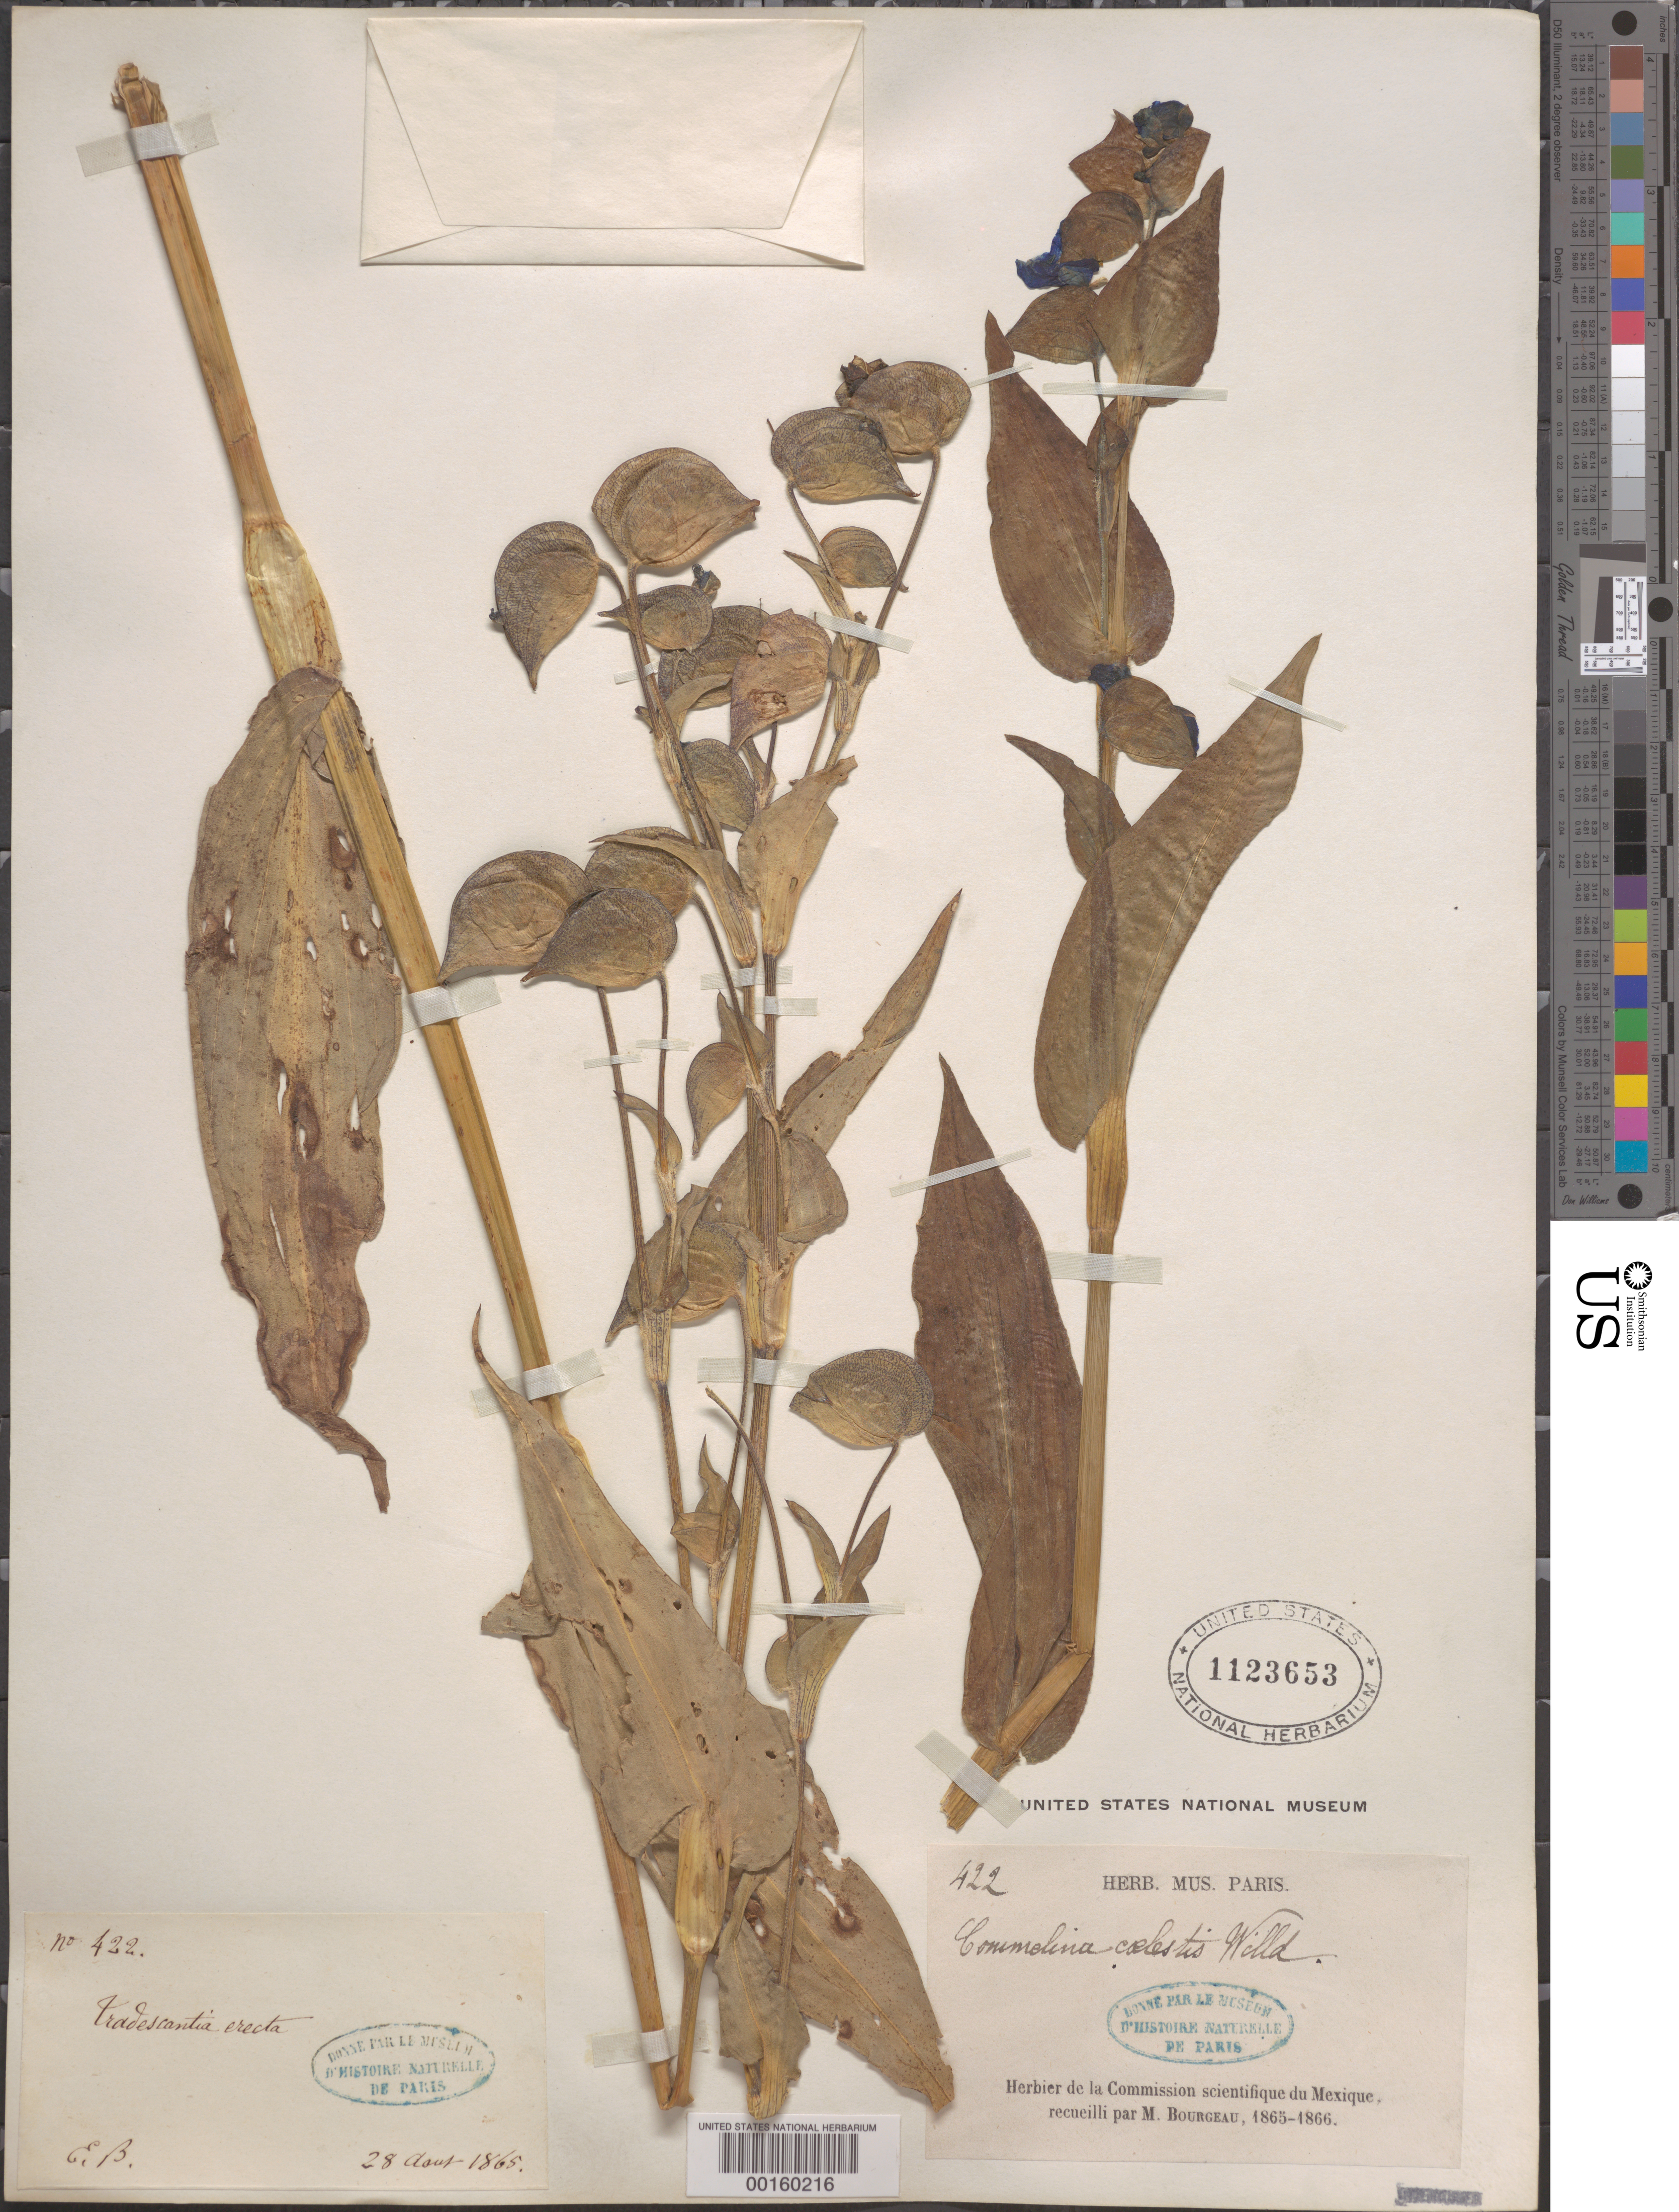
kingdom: Plantae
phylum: Tracheophyta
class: Liliopsida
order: Commelinales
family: Commelinaceae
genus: Commelina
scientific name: Commelina coelestis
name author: Willd.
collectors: E. Bourgeau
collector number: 422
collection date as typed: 28 Aug 1865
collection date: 1865-08-28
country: Mexico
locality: E of Monserrat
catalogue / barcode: US 1123653